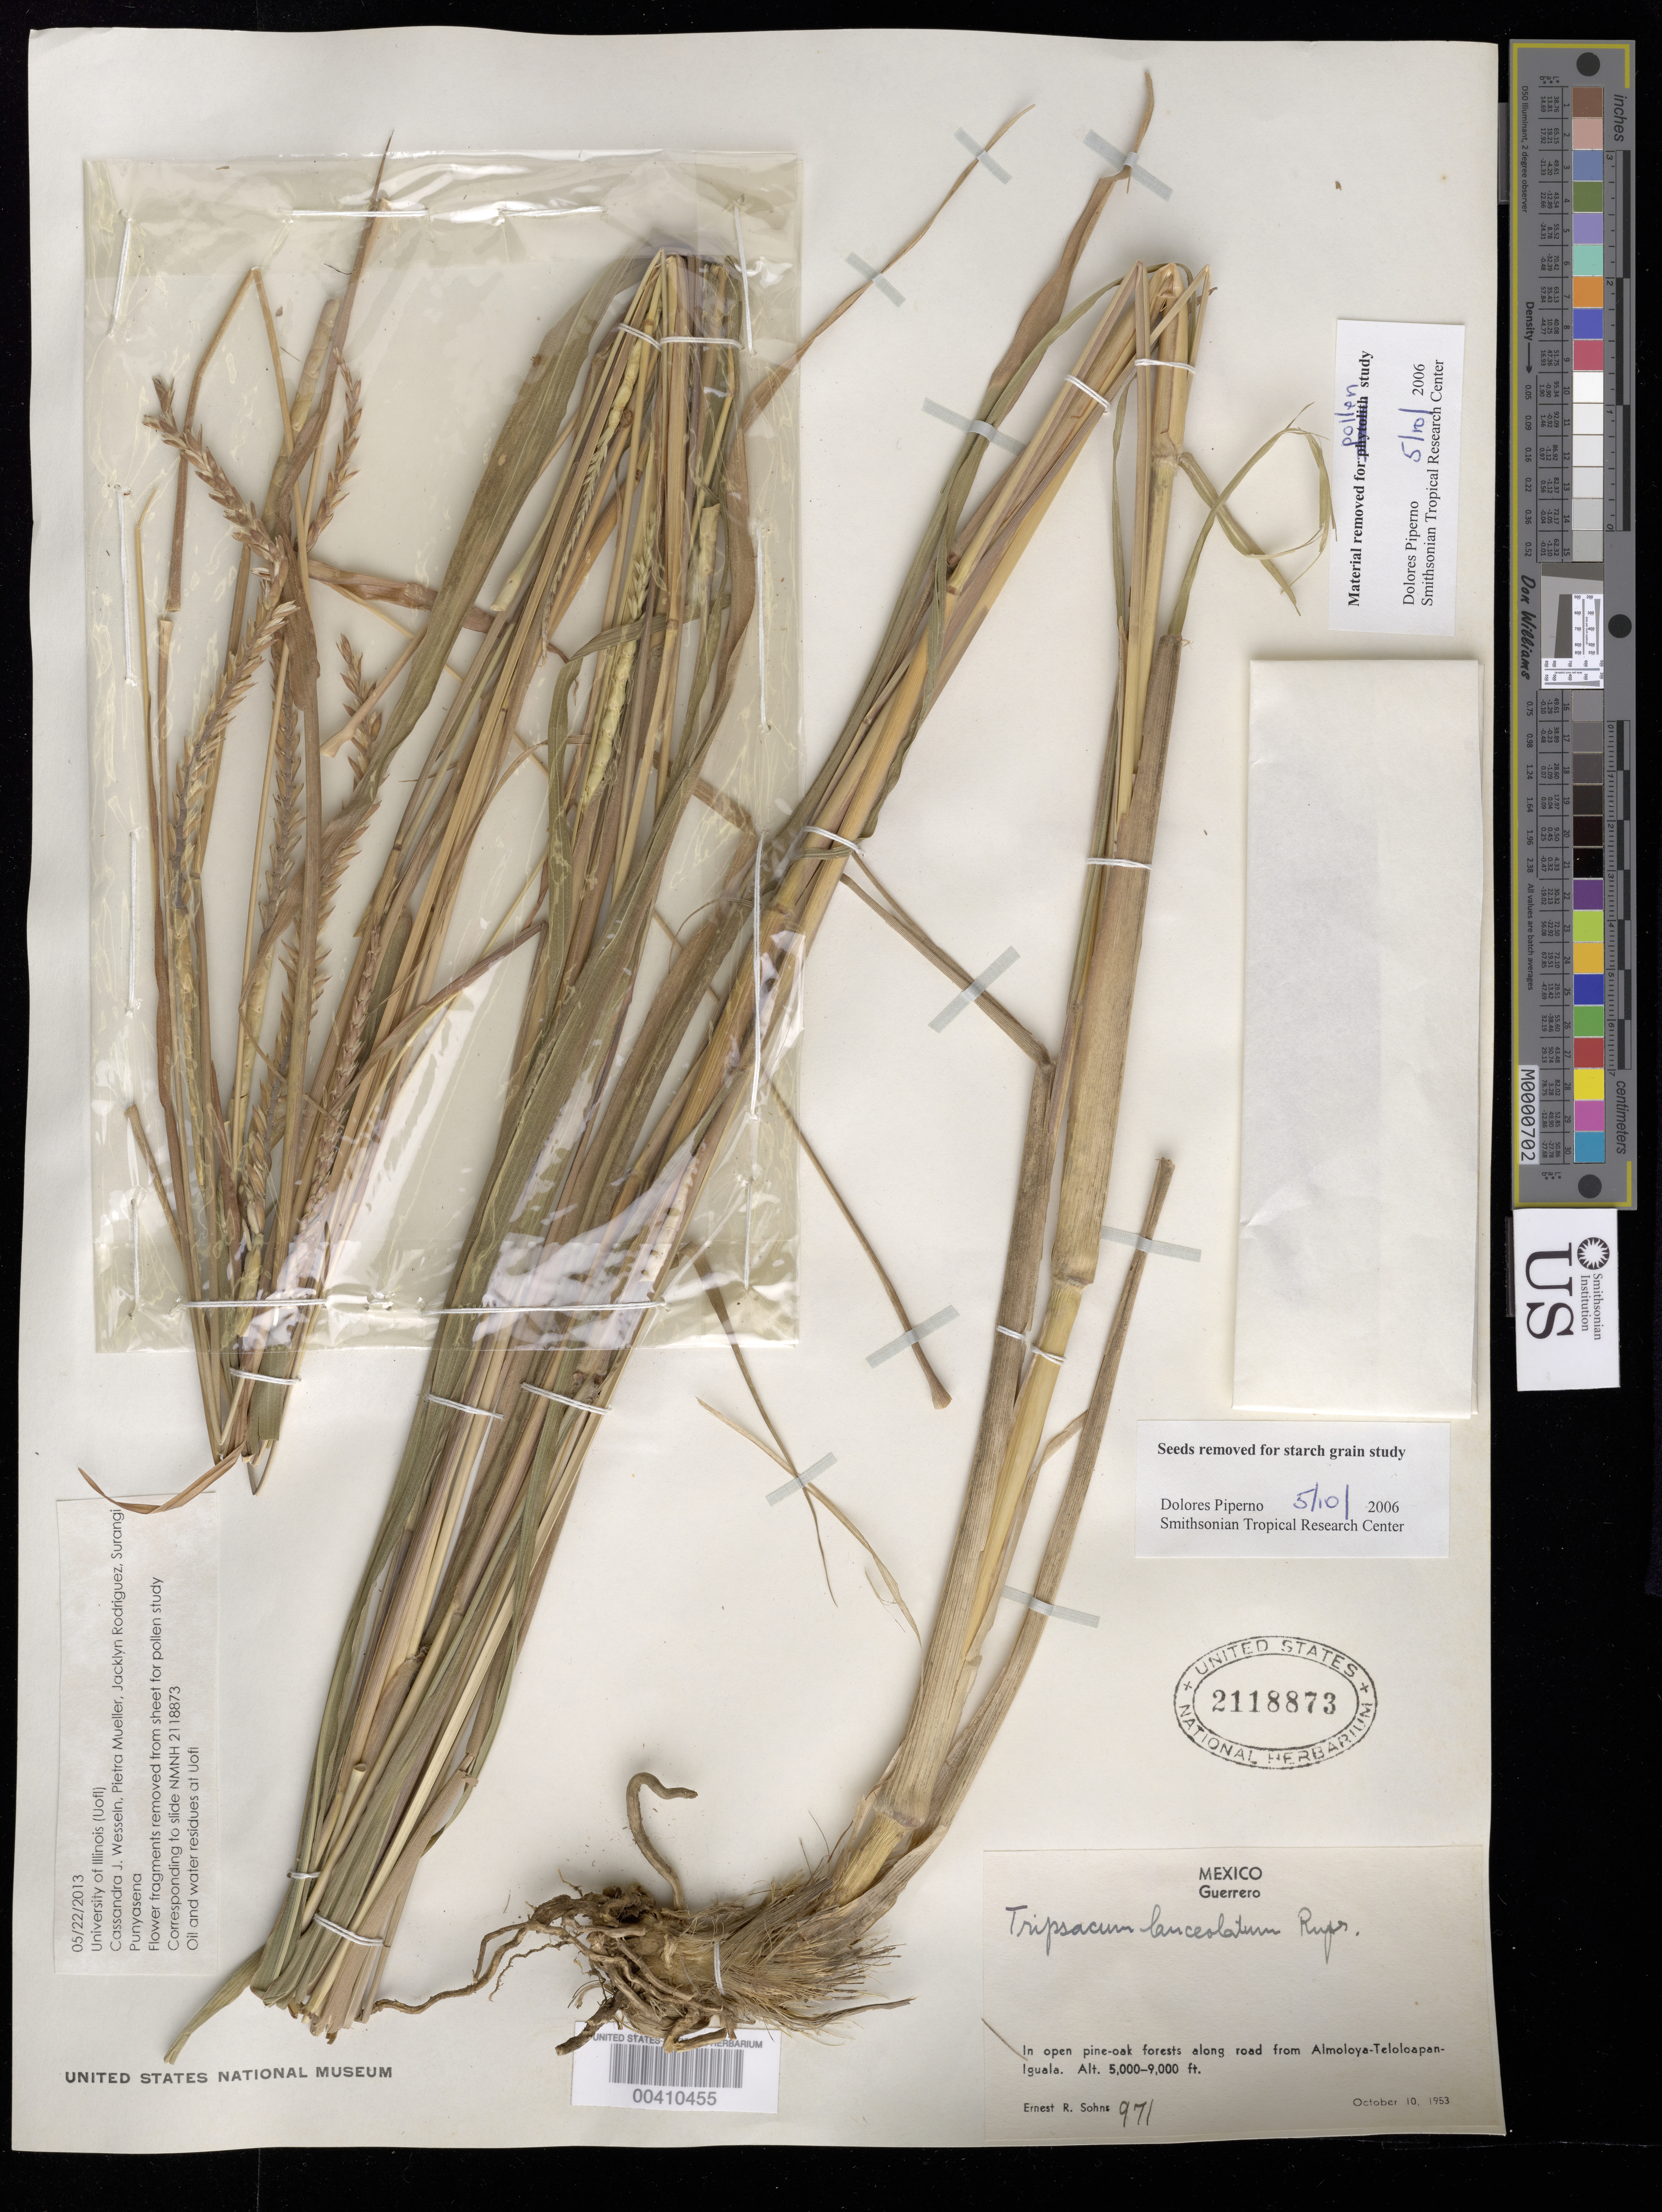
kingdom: Plantae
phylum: Tracheophyta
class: Liliopsida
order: Poales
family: Poaceae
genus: Tripsacum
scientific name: Tripsacum lanceolatum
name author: Rupr. ex E. Fourn.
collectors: E. R. Sohns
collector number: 971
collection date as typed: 10 Oct 1953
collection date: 1953-10-10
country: Mexico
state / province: Guerrero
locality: Along rd from Almoloya - Teloloapan - Iguala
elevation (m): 1524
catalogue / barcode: US 2118873